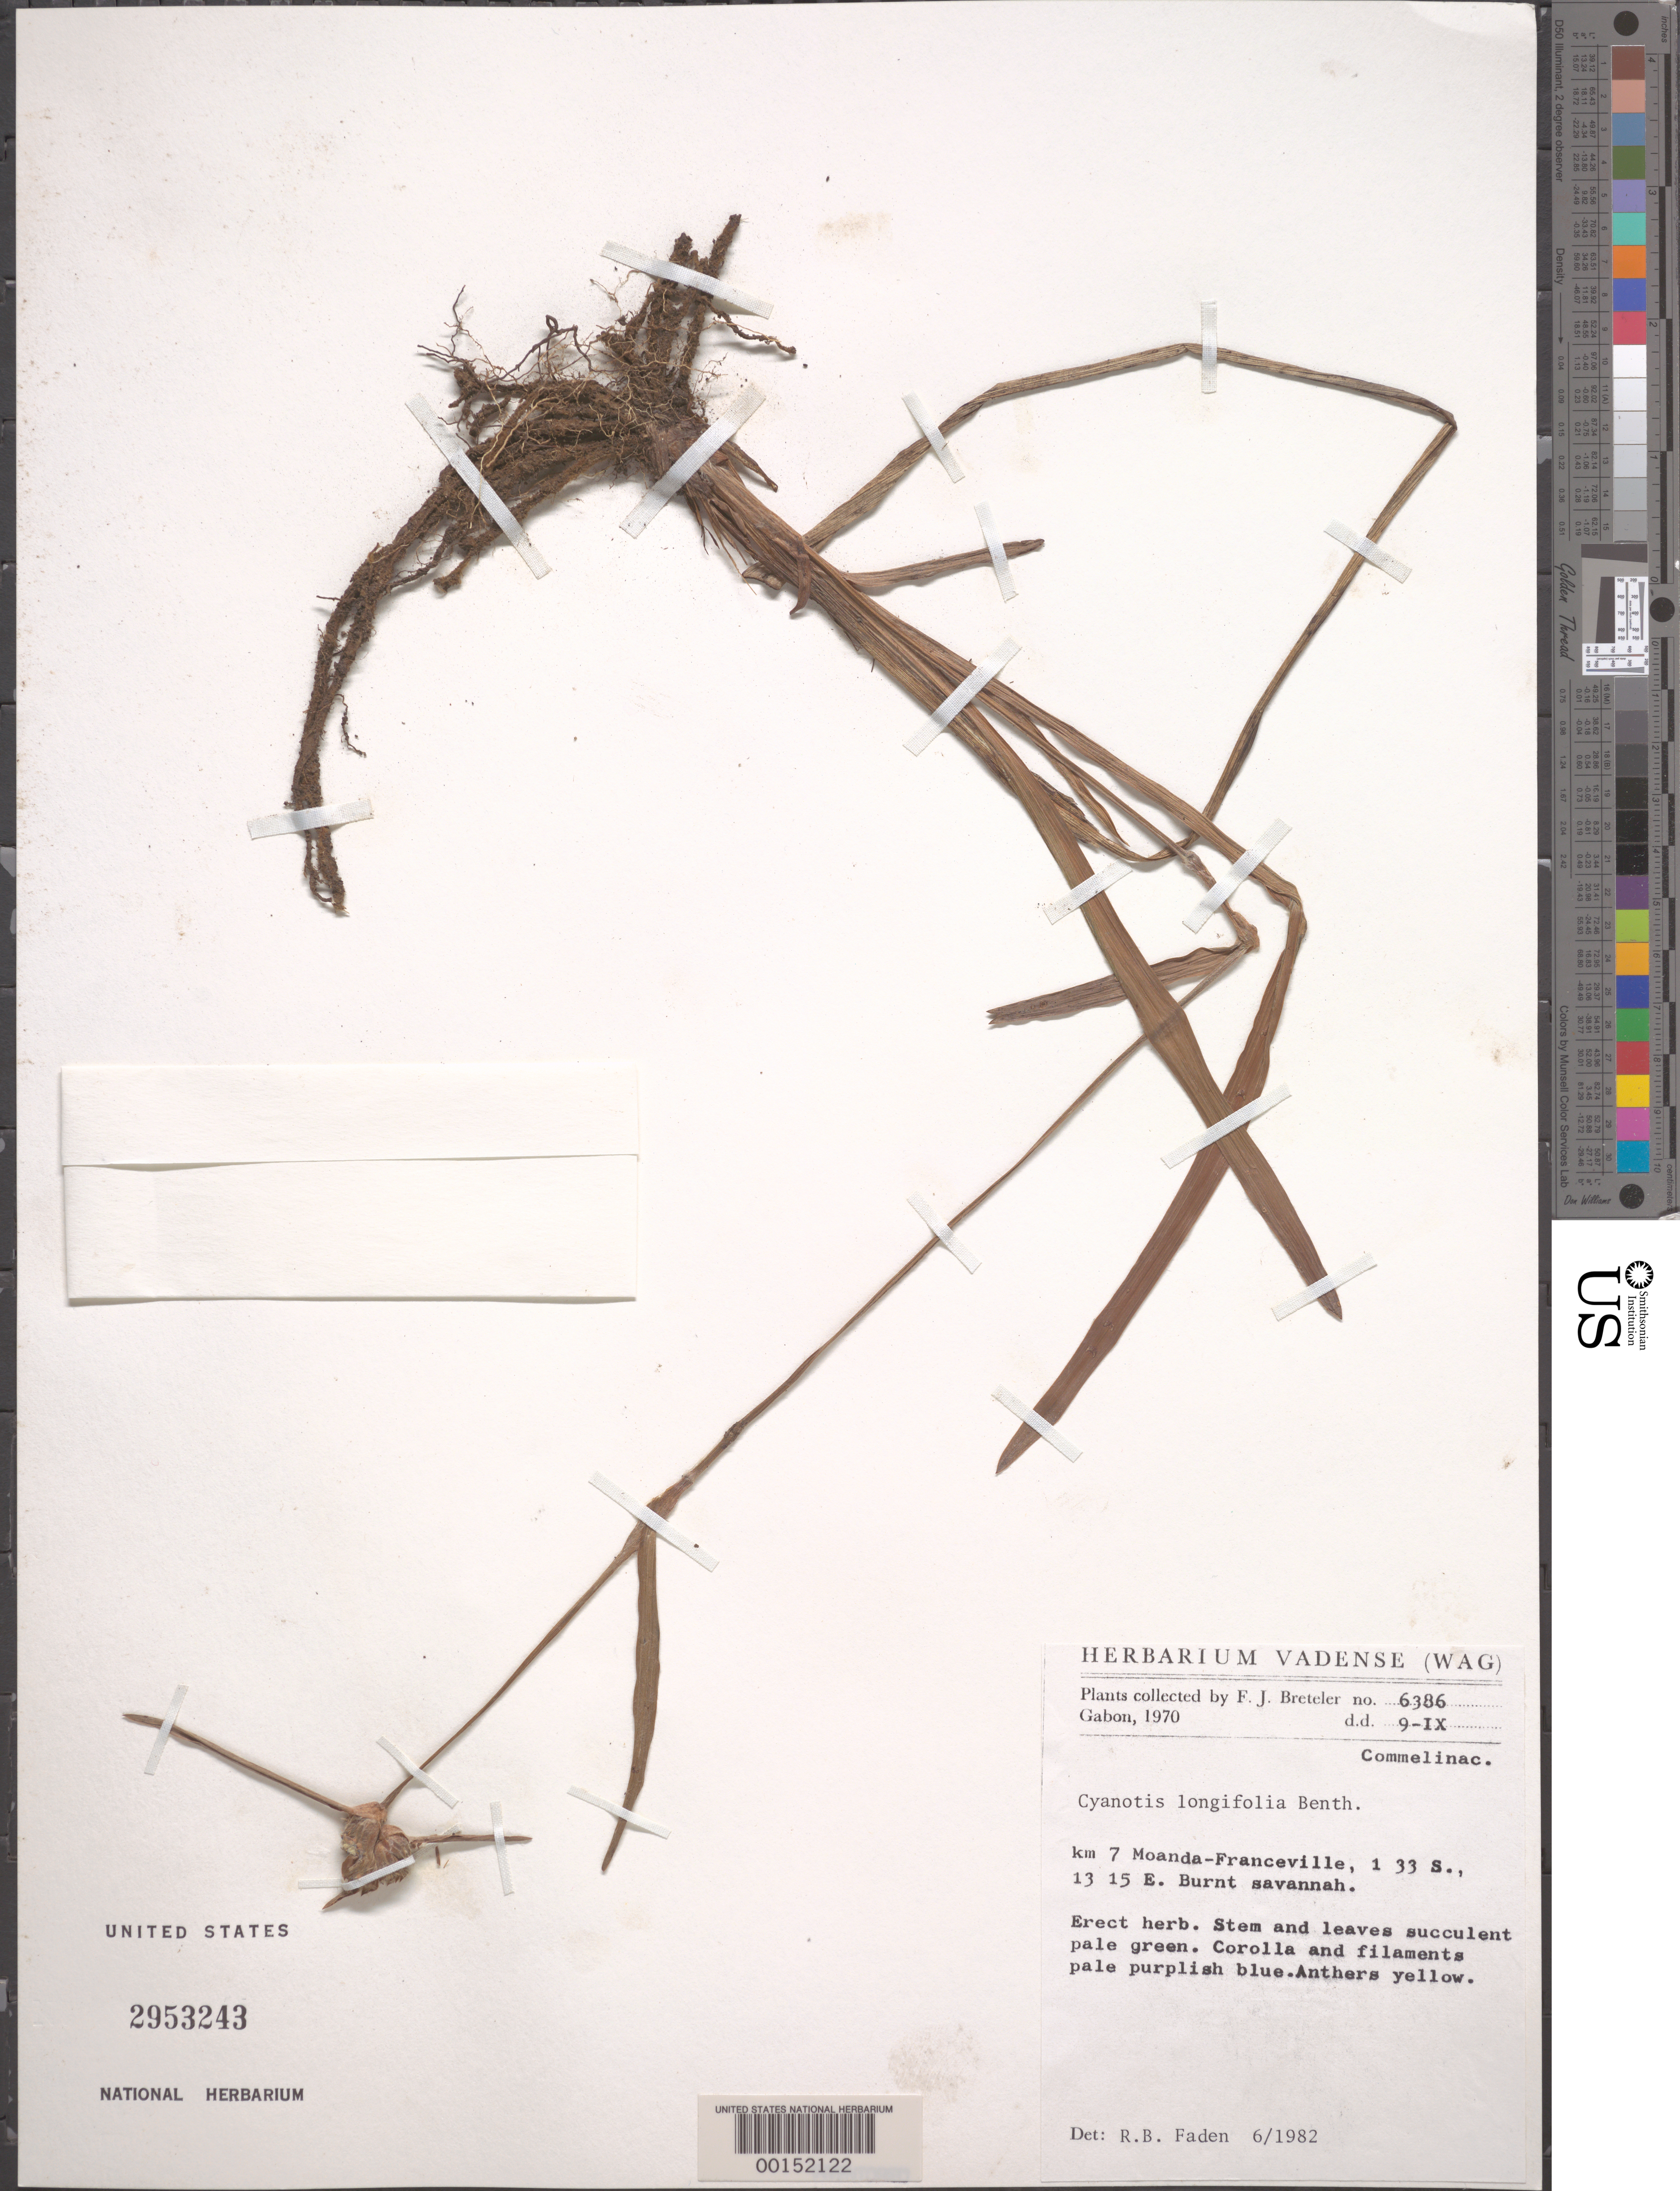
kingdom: Plantae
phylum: Tracheophyta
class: Liliopsida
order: Commelinales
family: Commelinaceae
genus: Cyanotis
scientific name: Cyanotis longifolia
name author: Benth.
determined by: Faden, Robert B., (US), Smithsonian Institution - National Museum of Natural History (UNITED STATES)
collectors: F. J. Breteler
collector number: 6386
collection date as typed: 09 Sep 1970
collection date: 1970-09-09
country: Gabon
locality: Moanda-Franceville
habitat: Burnt savanna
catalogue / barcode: US 2953243